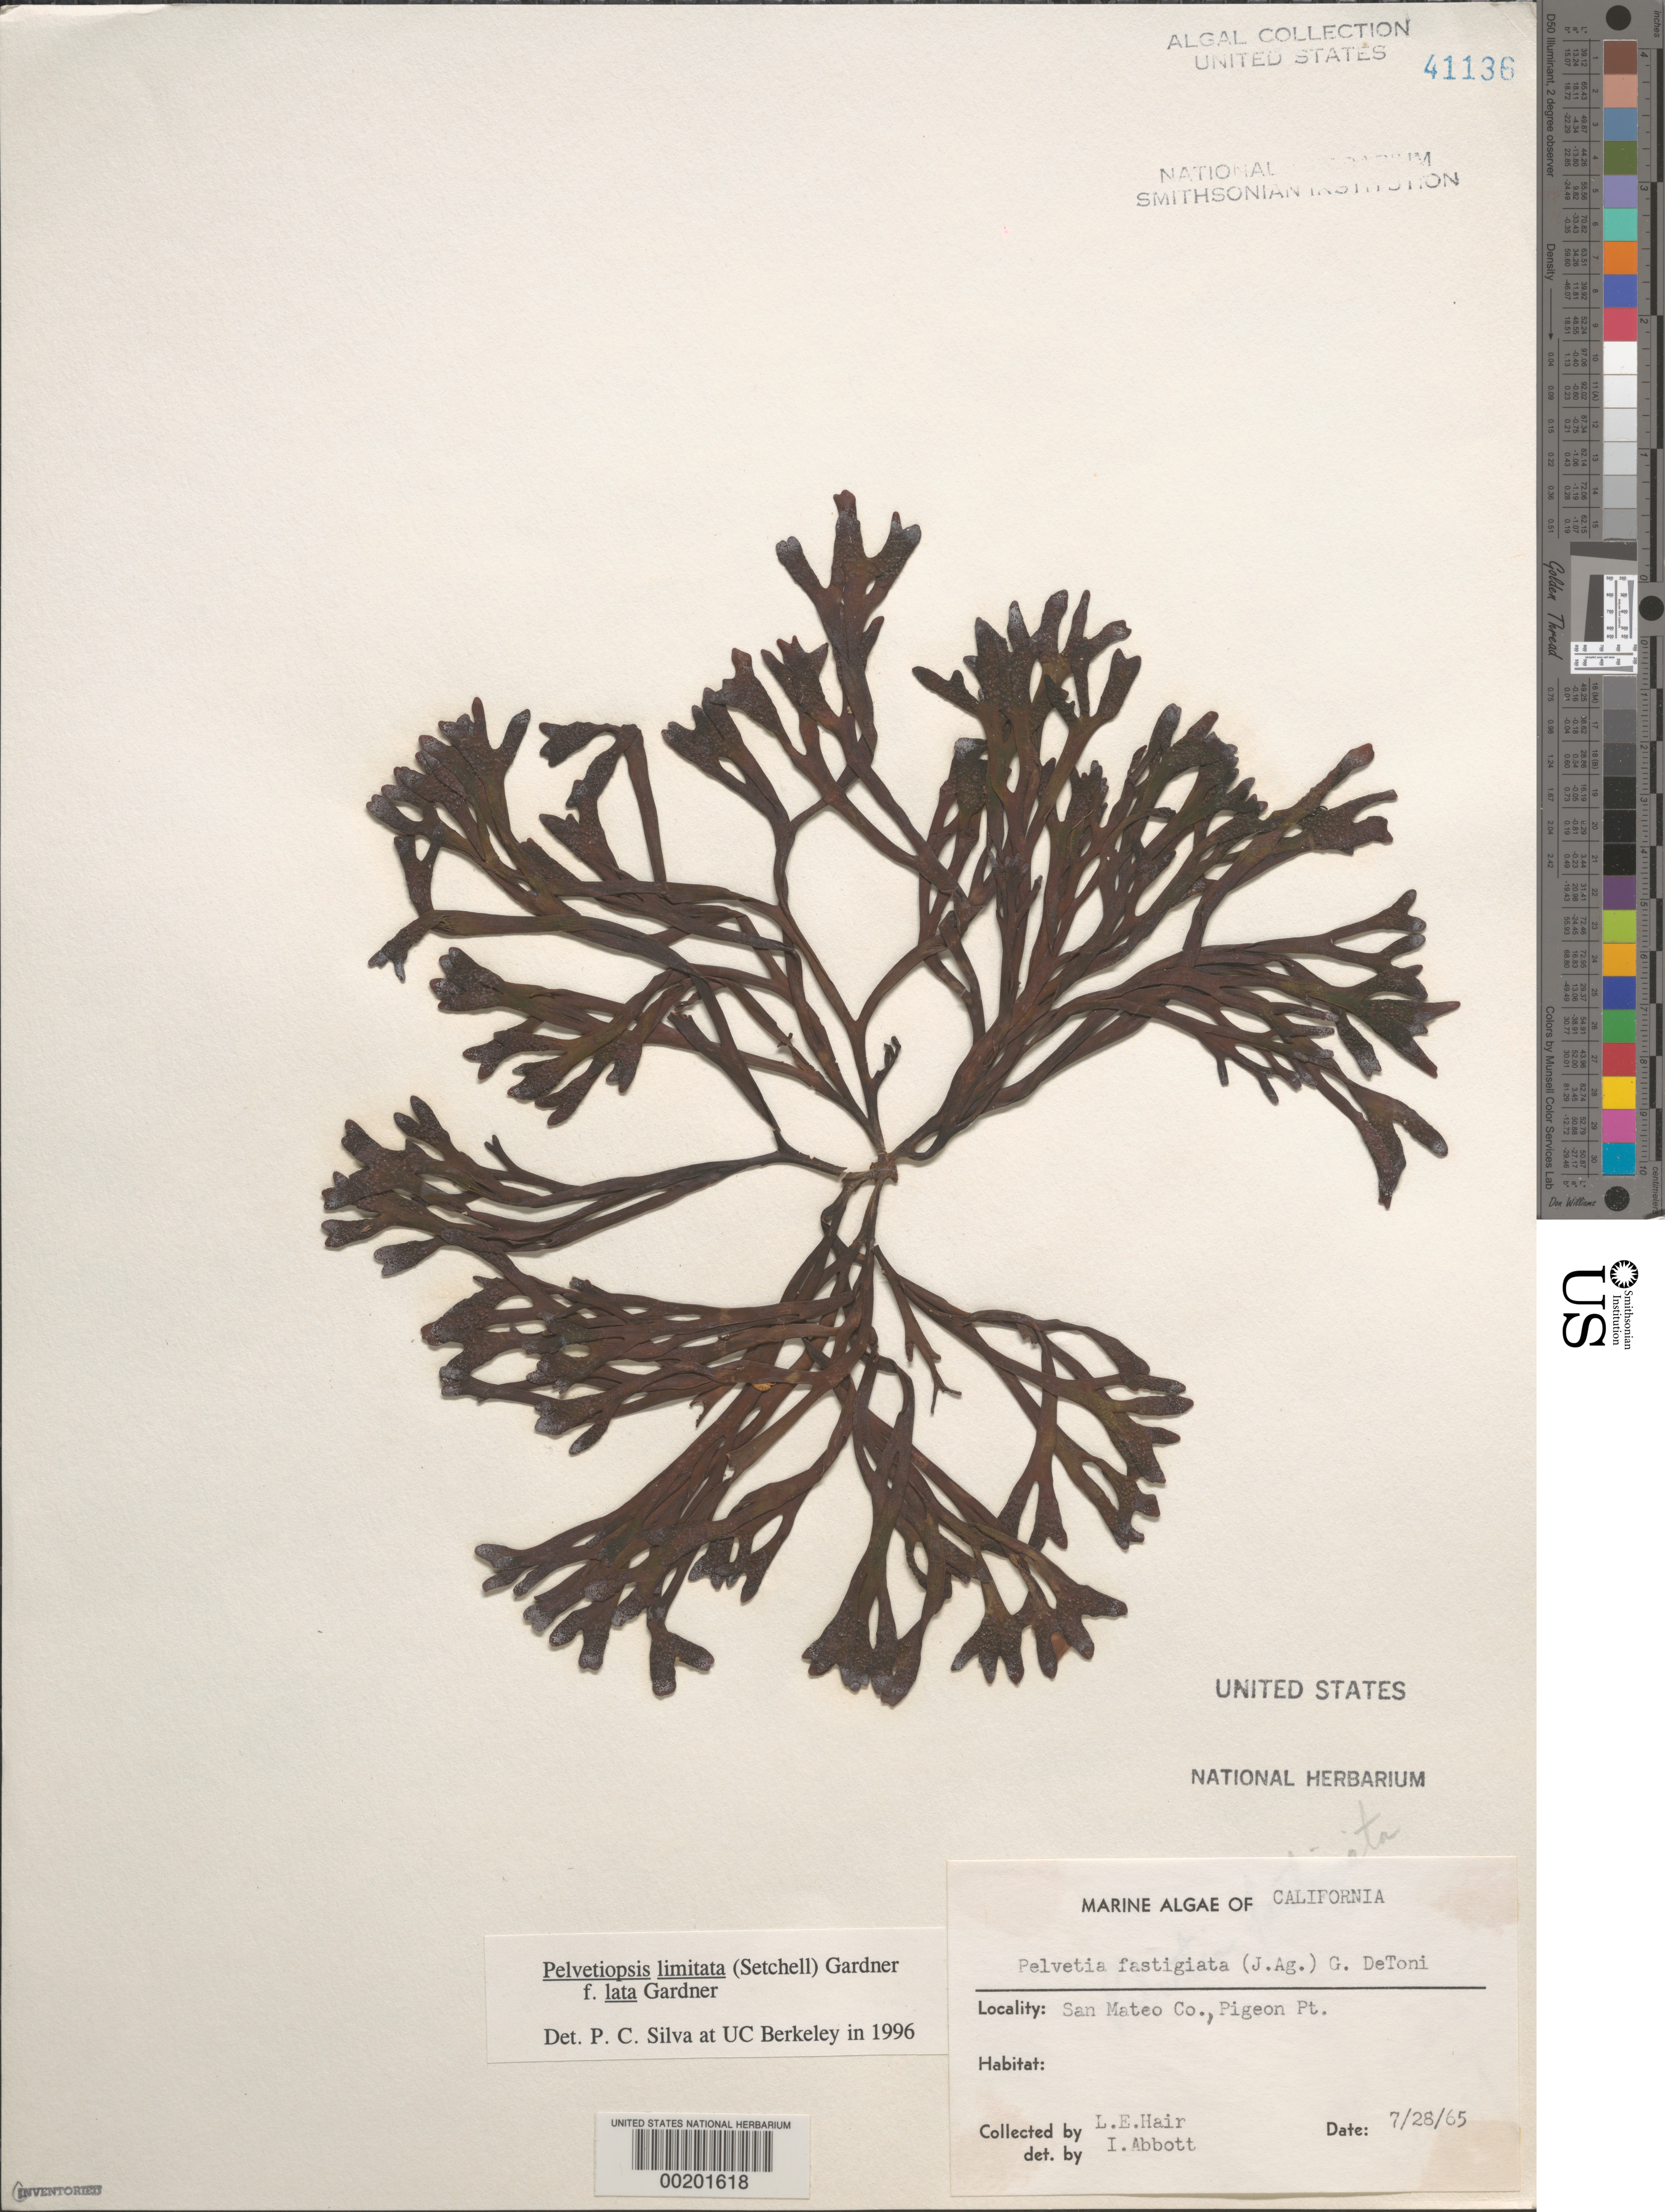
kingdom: Chromista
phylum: Ochrophyta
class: Phaeophyceae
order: Fucales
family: Fucaceae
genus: Pelvetiopsis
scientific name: Pelvetiopsis limitata f. lata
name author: N.L. Gardner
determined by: Silva, P. C.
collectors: L. Hair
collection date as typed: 28 Jul 1965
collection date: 1965-07-28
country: United States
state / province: California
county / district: San Mateo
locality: Pigeon Point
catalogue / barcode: US 41136